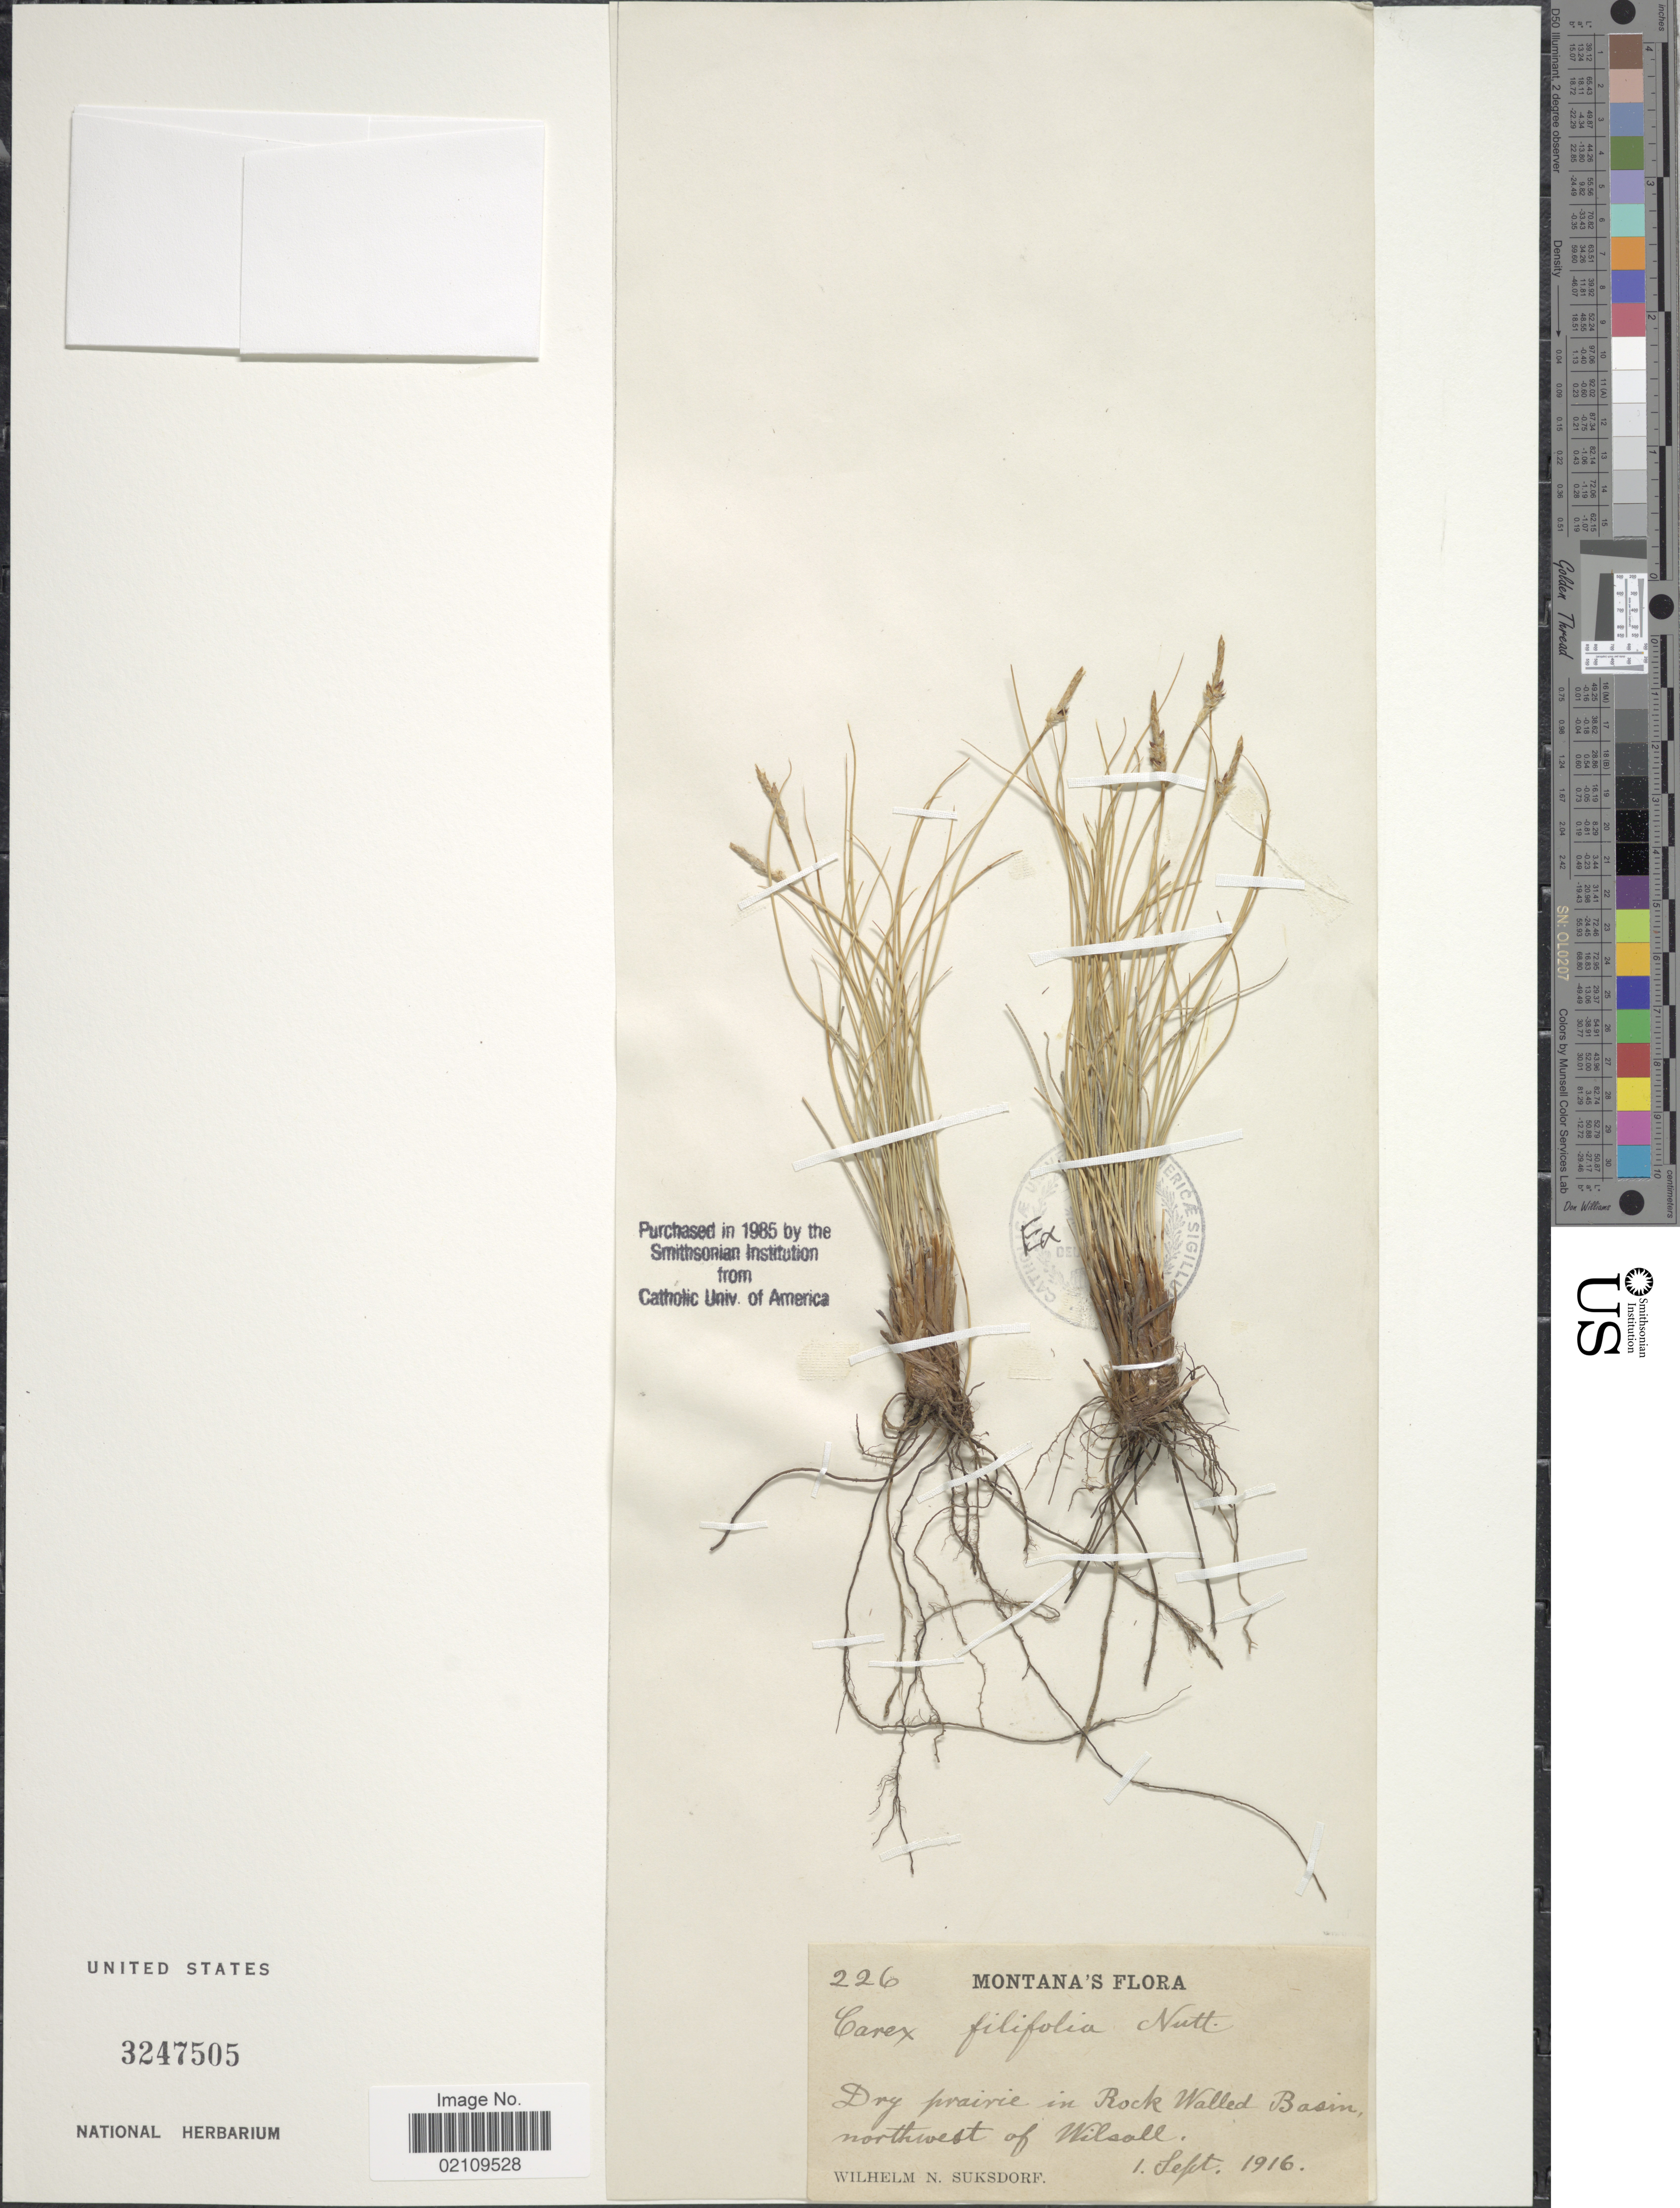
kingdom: Plantae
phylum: Tracheophyta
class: Liliopsida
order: Poales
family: Cyperaceae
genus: Carex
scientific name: Carex filifolia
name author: Nutt.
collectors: W. N. Suksdorf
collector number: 226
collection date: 1916-09-01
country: United States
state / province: Montana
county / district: Park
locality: Dry prairie in Rock Walled Basin, northwest of Wilsall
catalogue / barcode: US 3247505